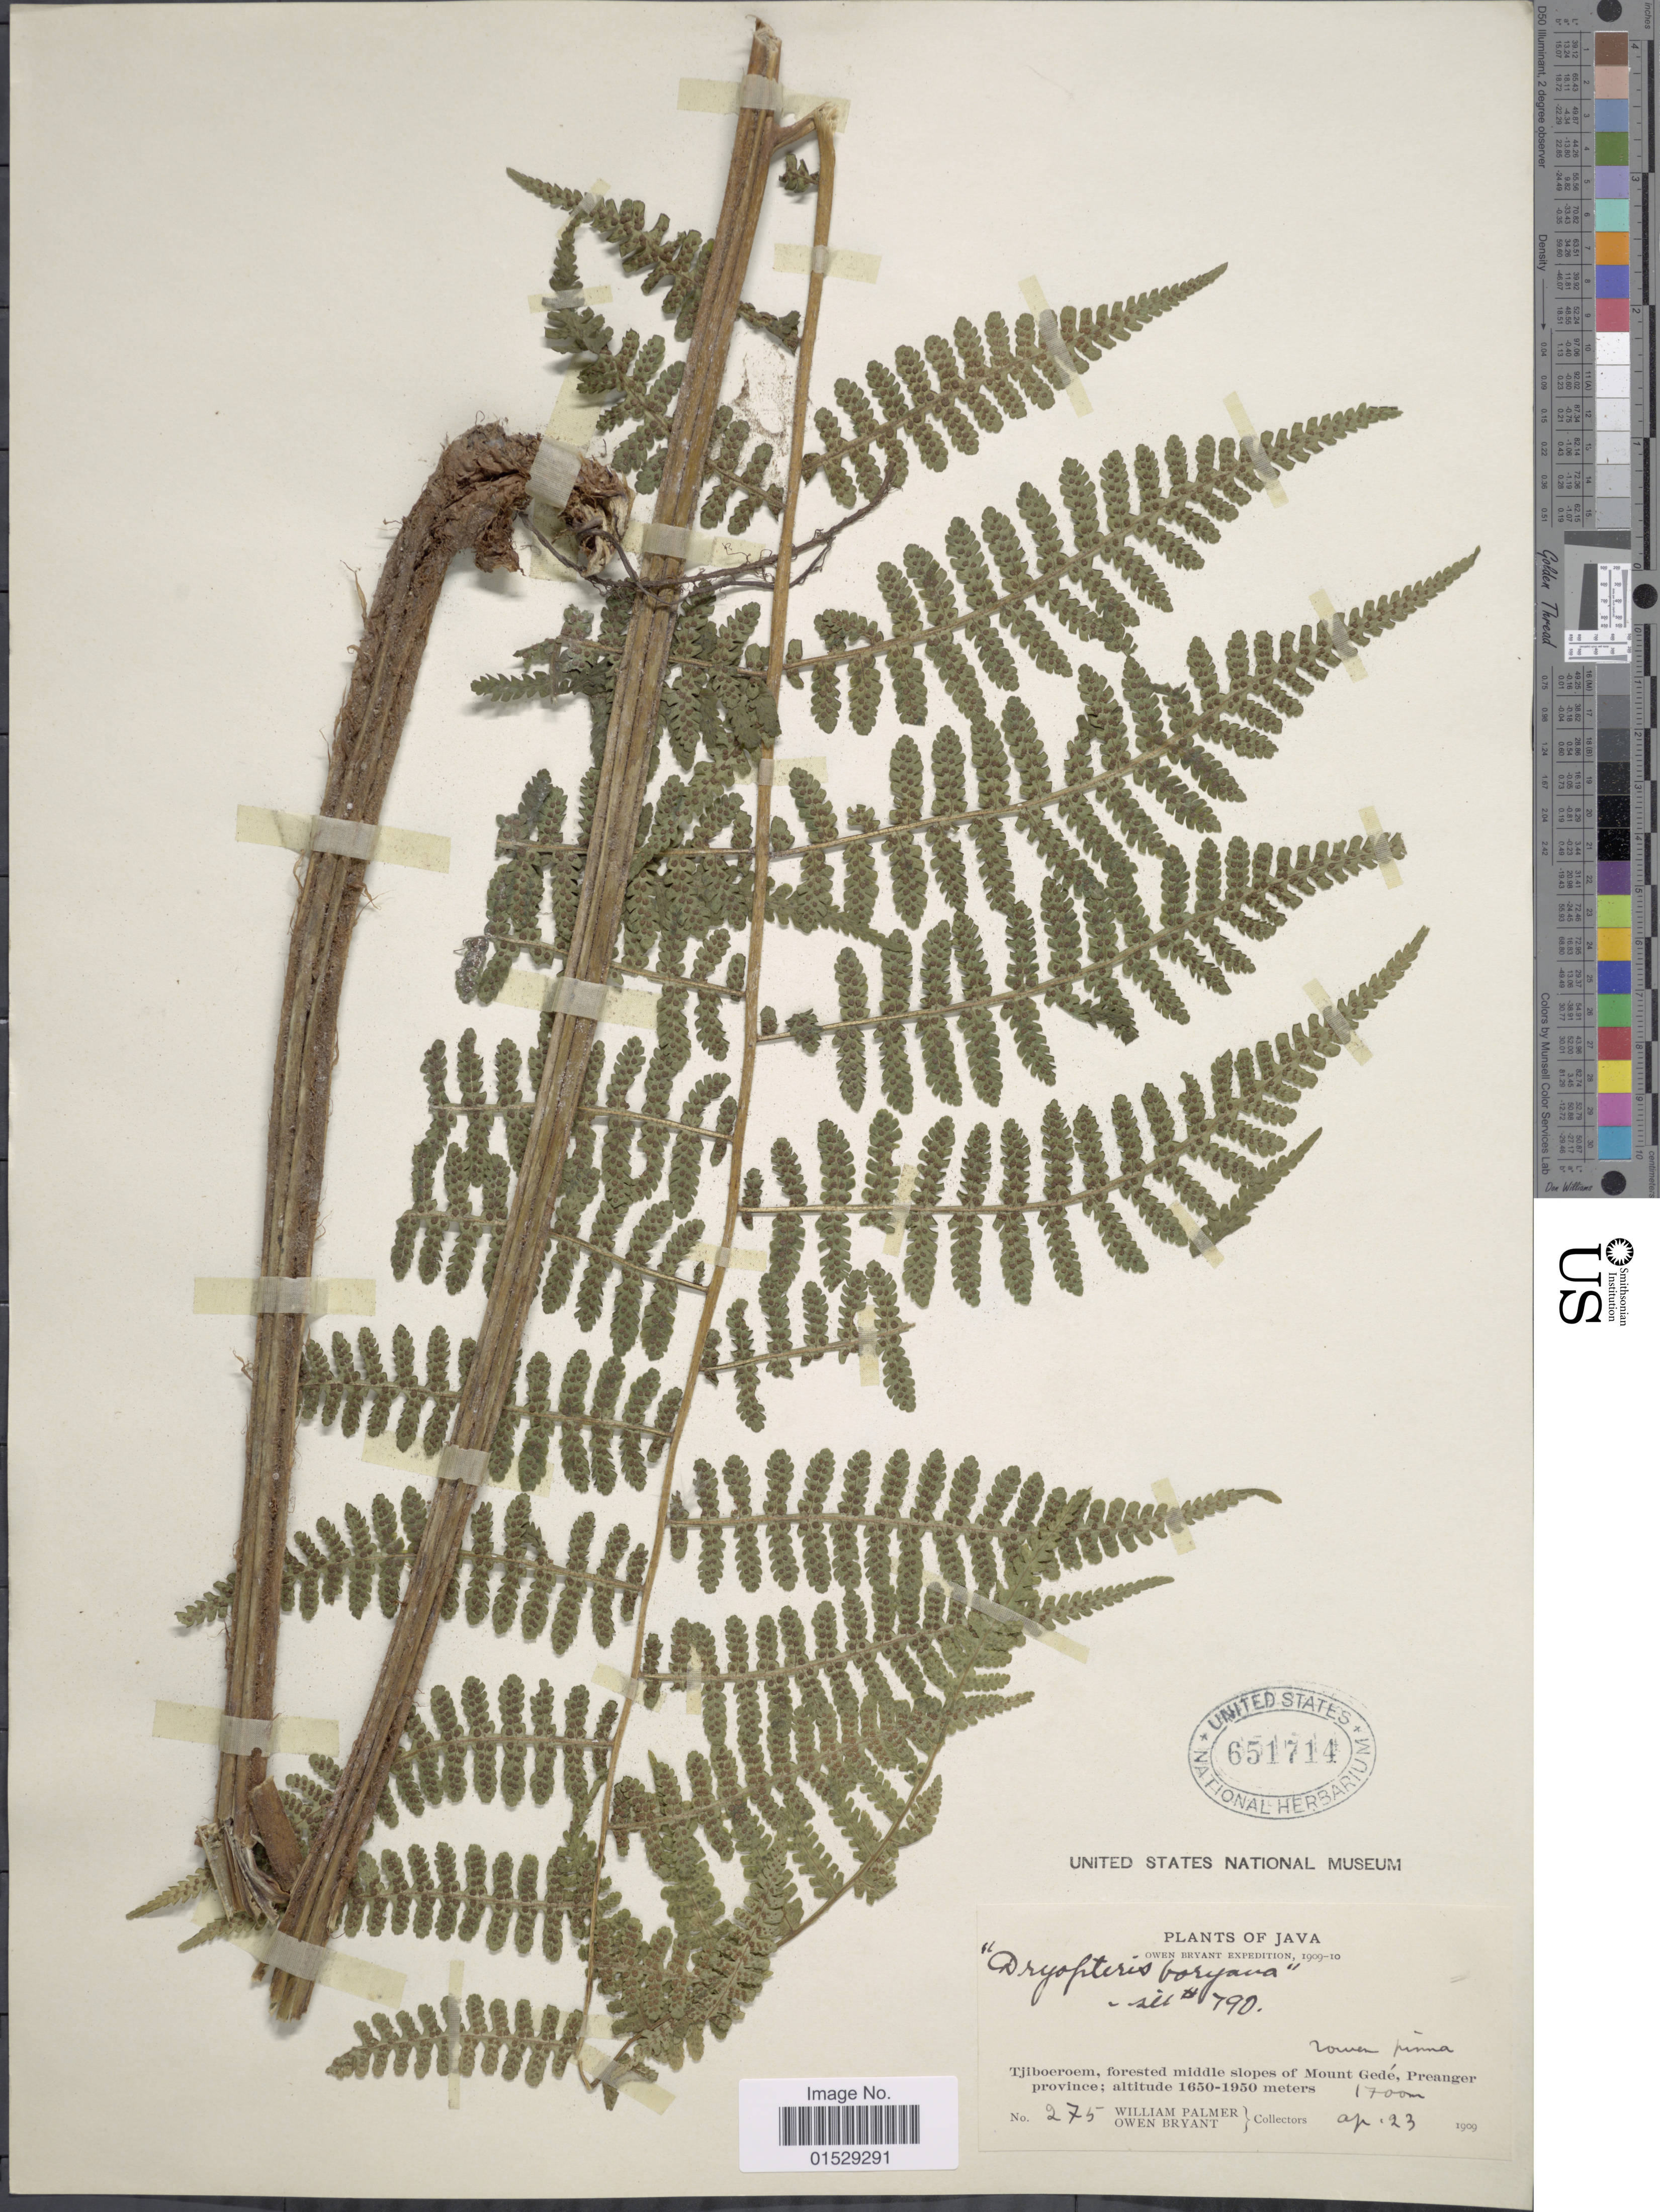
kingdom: Plantae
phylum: Tracheophyta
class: Polypodiopsida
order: Polypodiales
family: Athyriaceae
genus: Deparia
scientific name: Deparia boryana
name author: (Willd.) M. Kato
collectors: W. Palmer & O. Bryant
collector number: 275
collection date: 1909-04-23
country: Indonesia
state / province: Java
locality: Tjiboeroem, forested middle slopes of Mount Gede, Preanger province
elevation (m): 1700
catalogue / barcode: US 651714